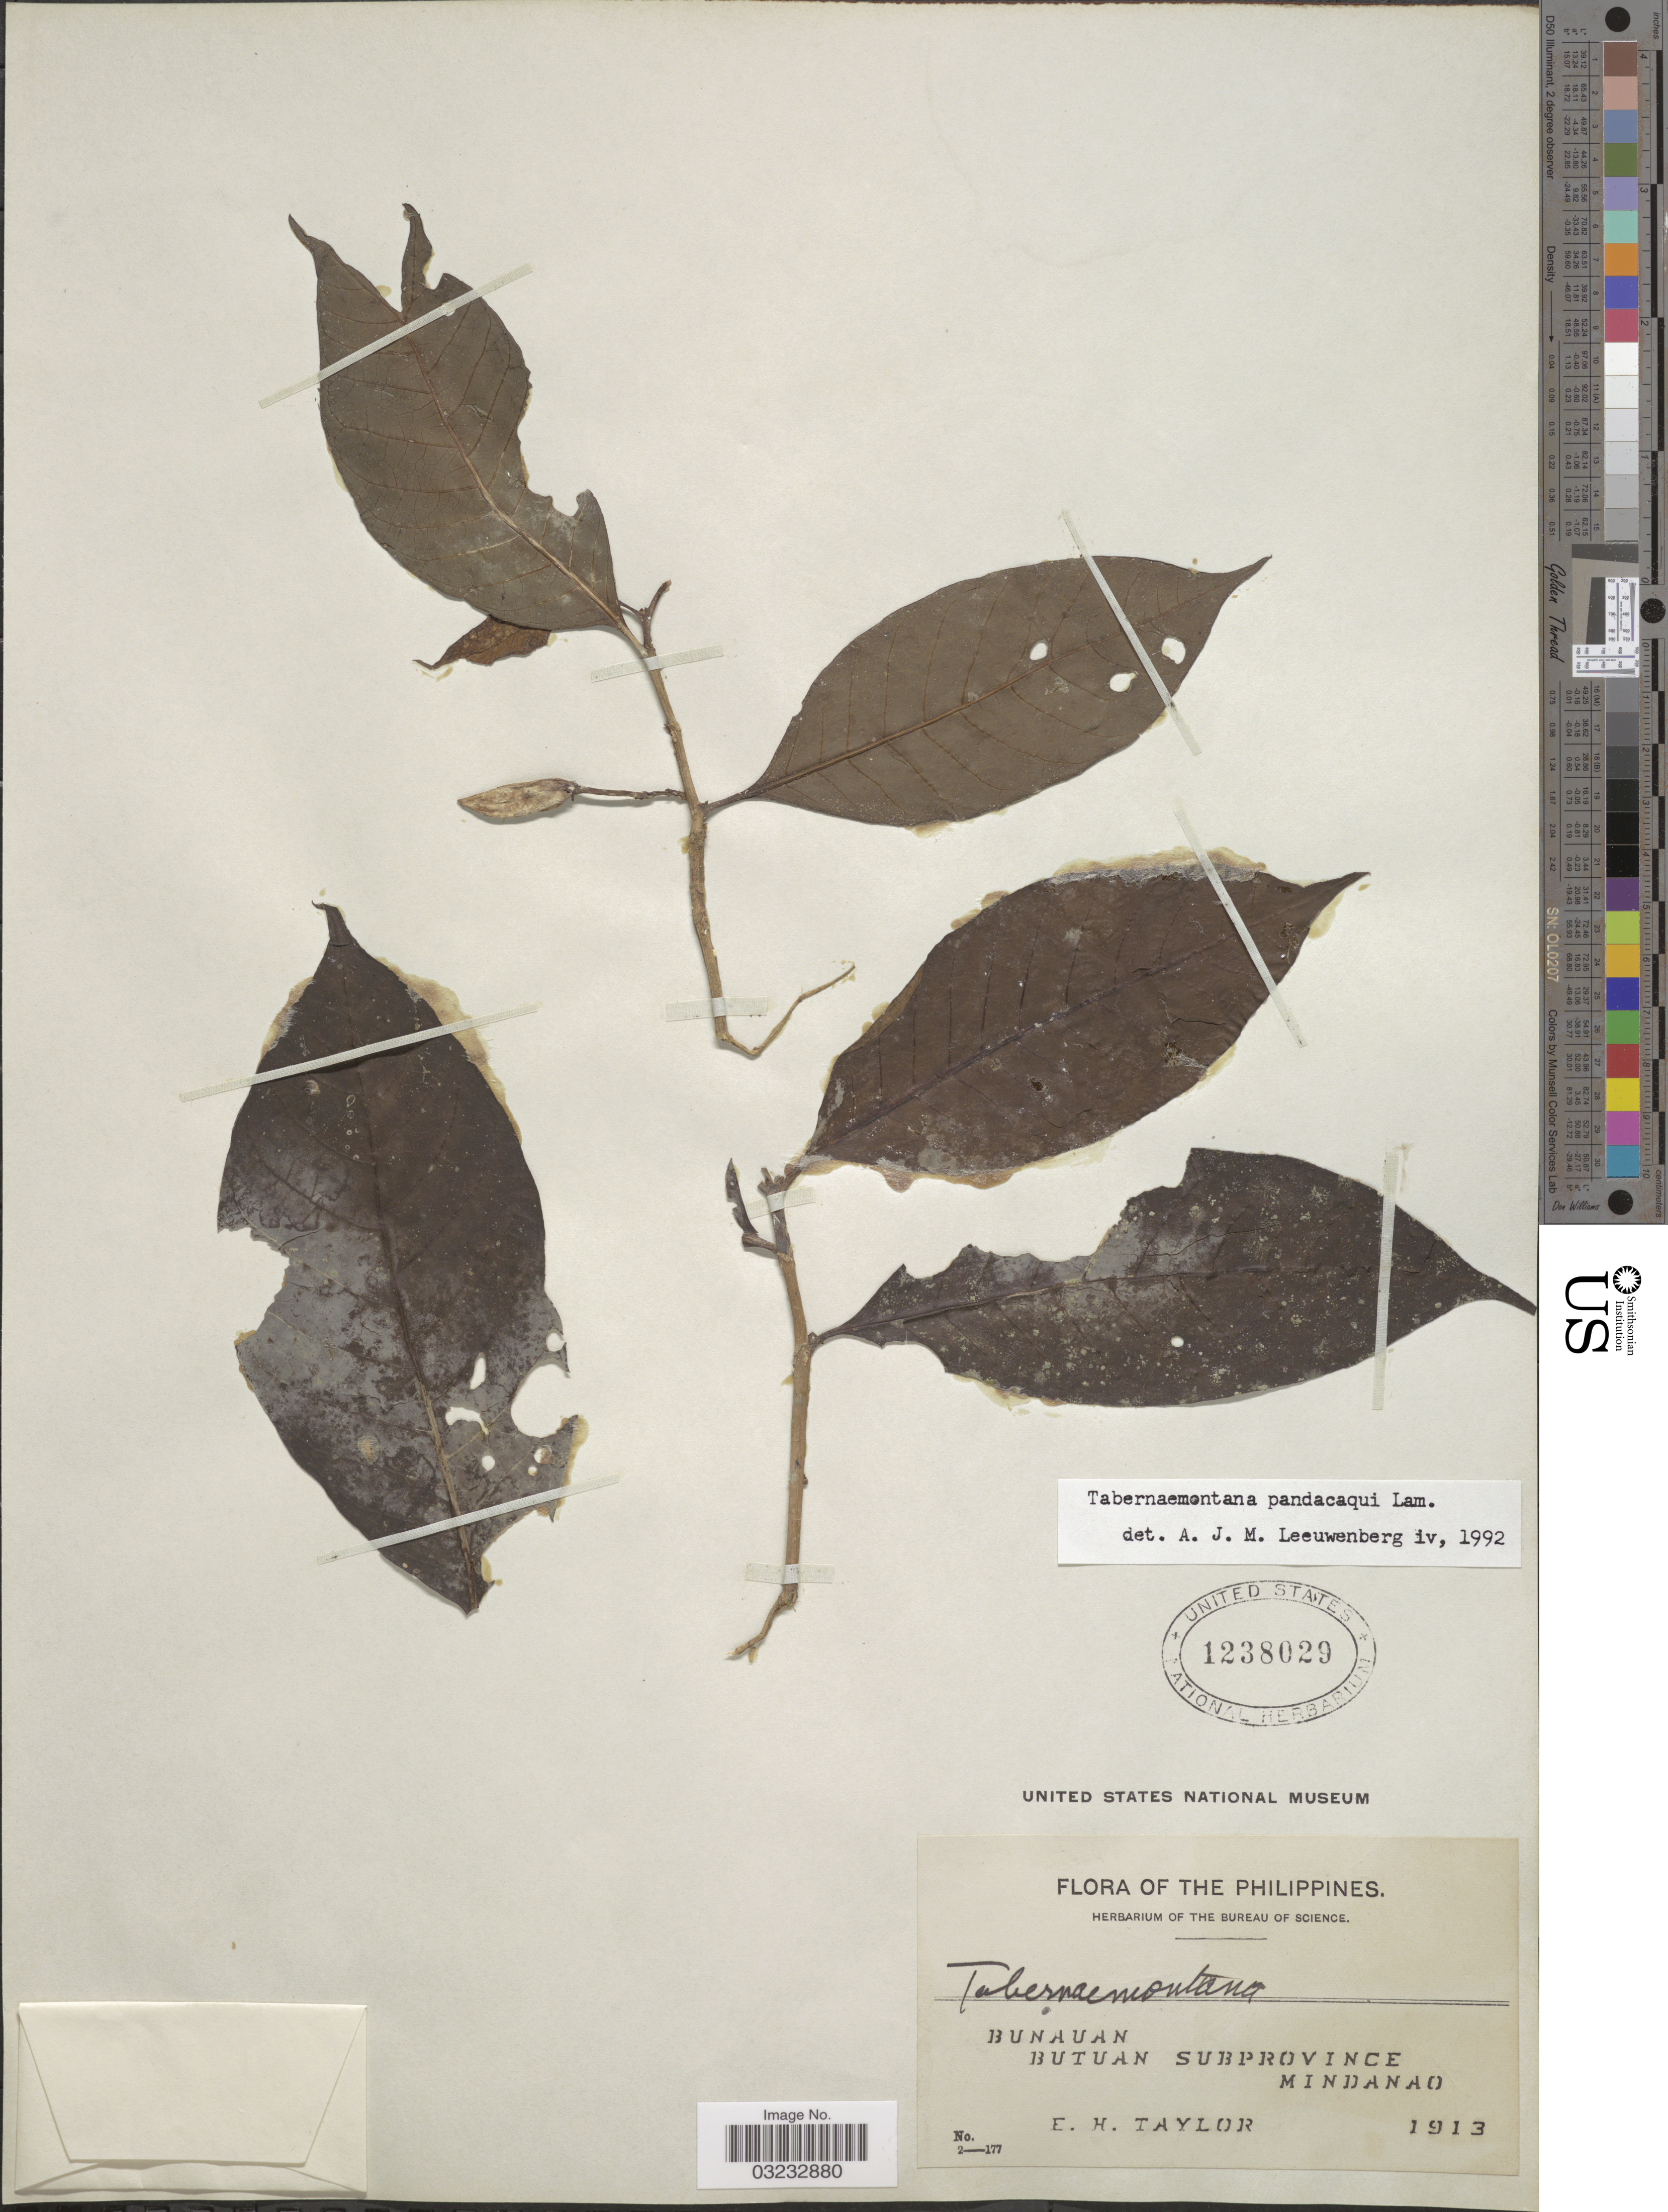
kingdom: Plantae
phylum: Tracheophyta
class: Magnoliopsida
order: Gentianales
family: Apocynaceae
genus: Tabernaemontana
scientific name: Tabernaemontana pandacaqui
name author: Poir.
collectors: E. H. Taylor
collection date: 1913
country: Philippines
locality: Bunauan, Butuan Subprovince, Mindanao.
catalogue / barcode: US 1238029